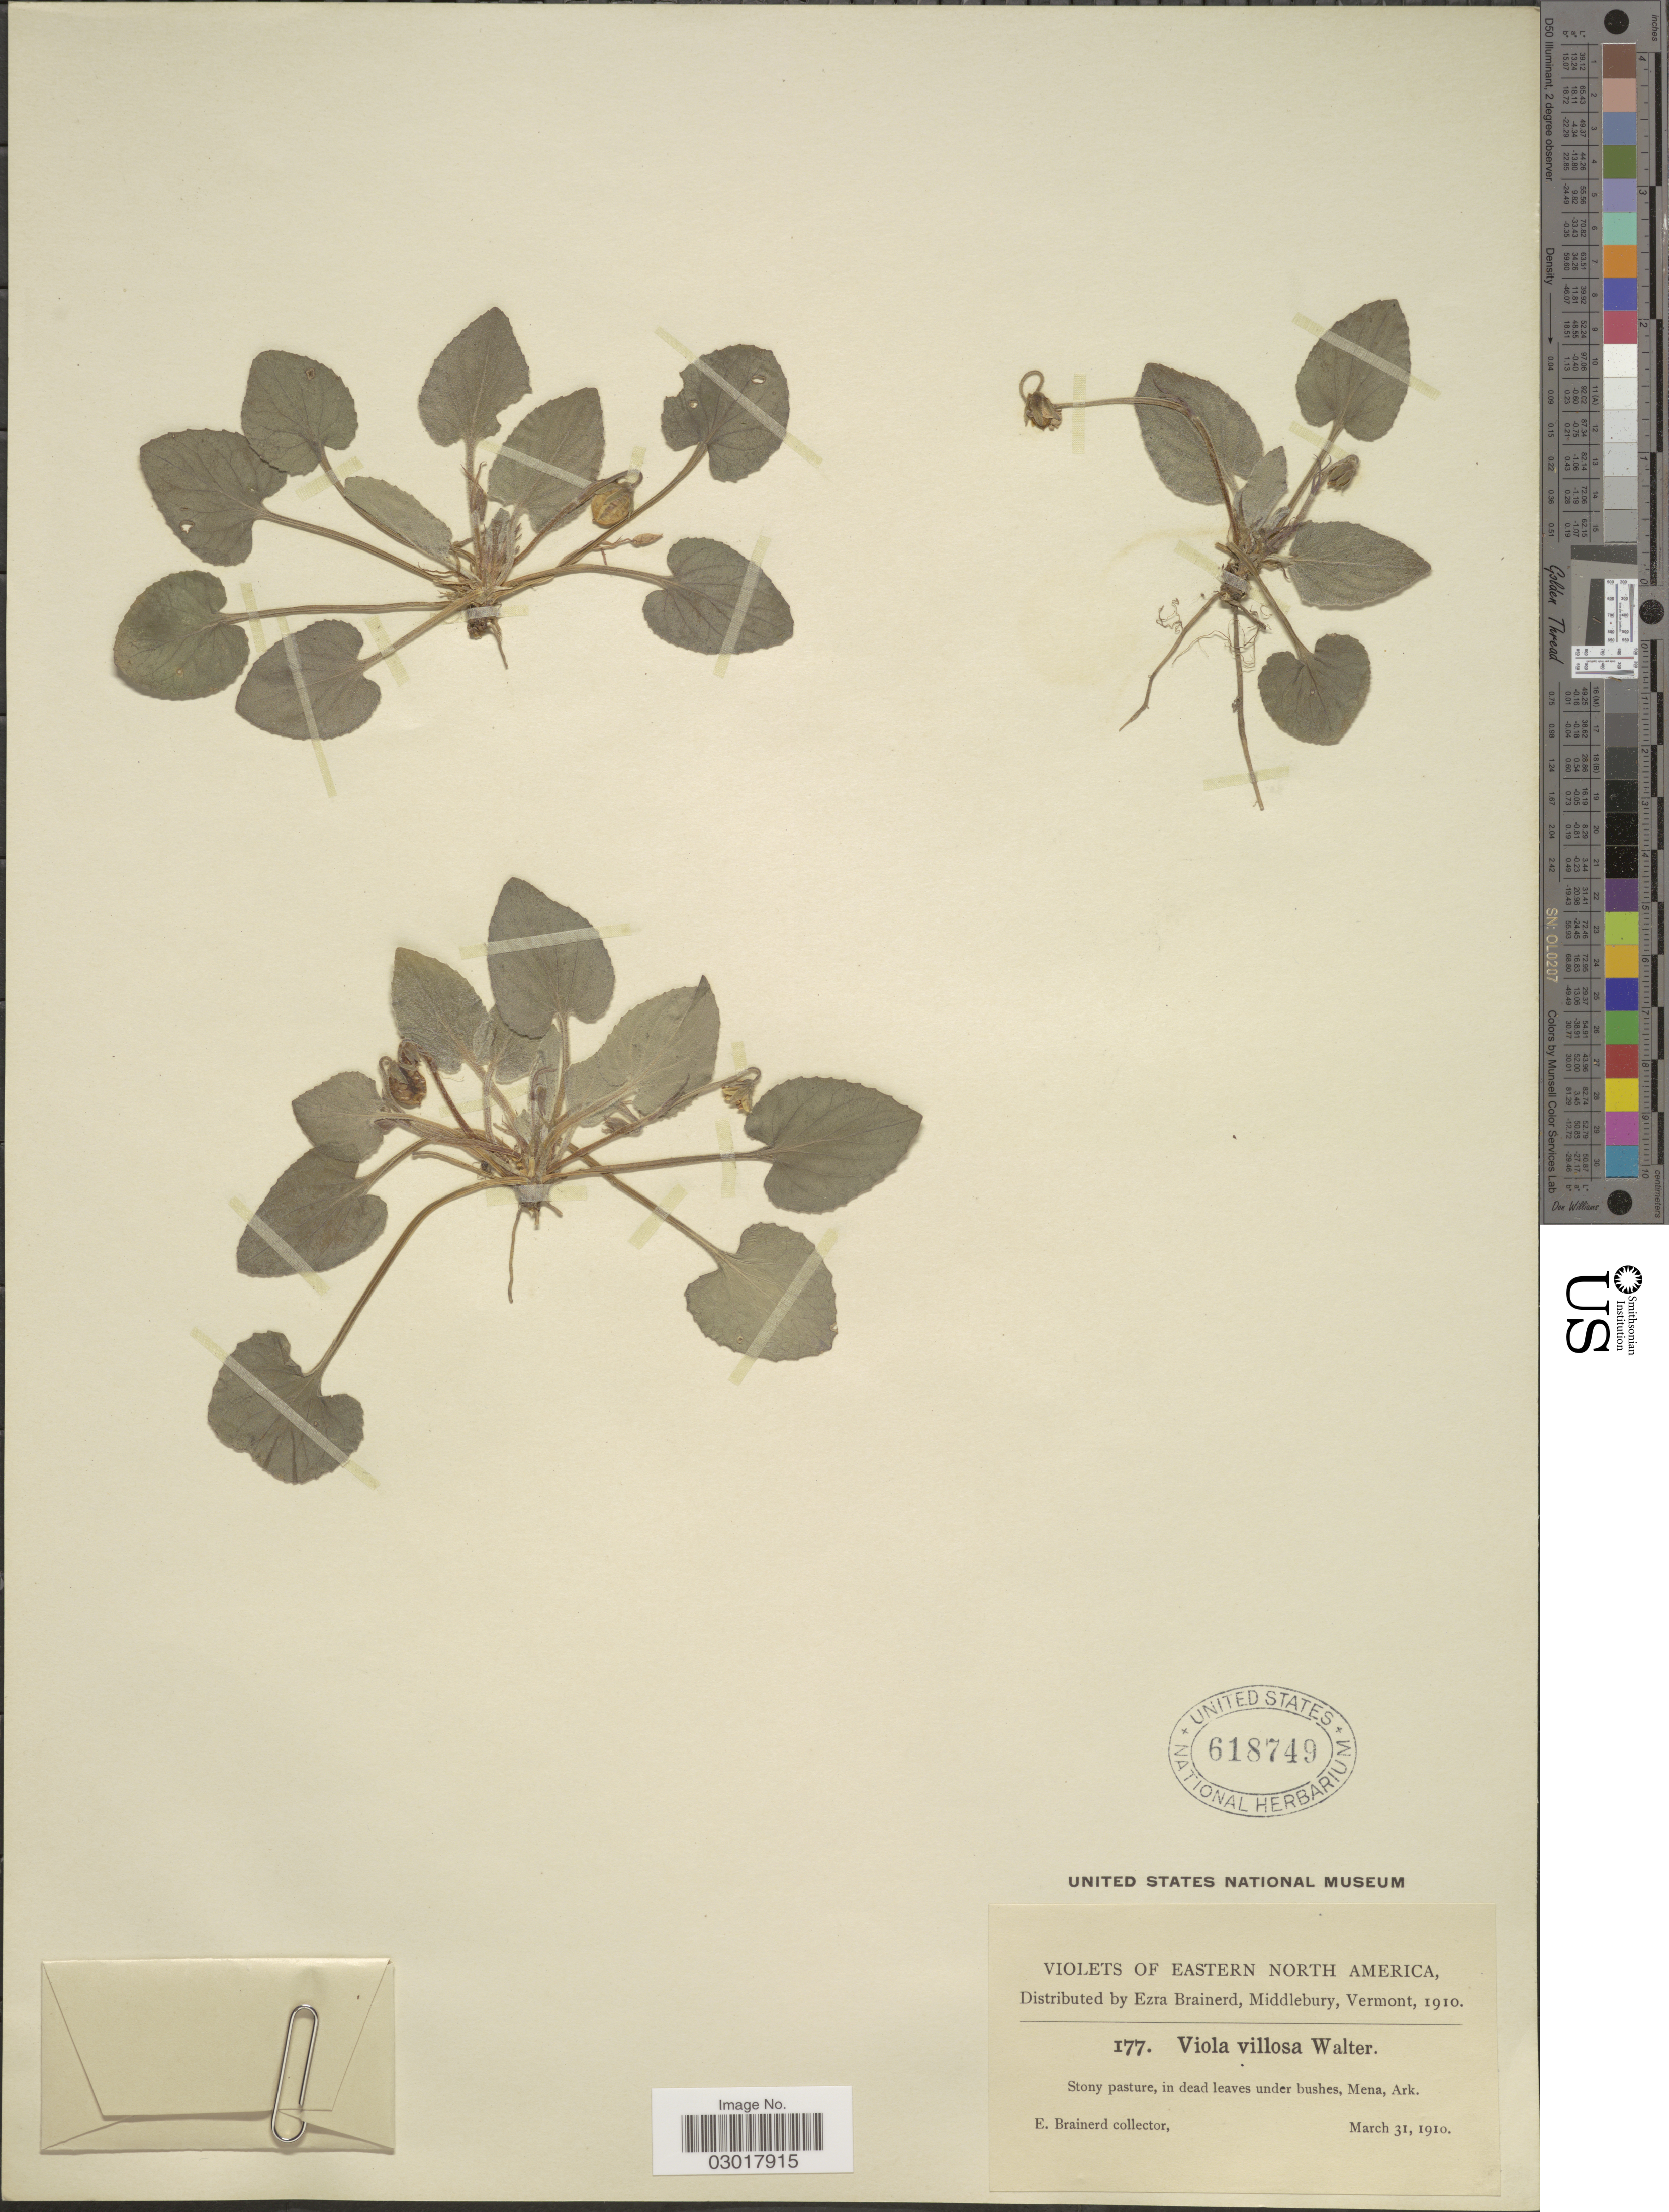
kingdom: Plantae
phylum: Tracheophyta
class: Magnoliopsida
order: Malpighiales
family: Violaceae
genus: Viola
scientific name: Viola villosa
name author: Walter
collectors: E. Brainerd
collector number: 177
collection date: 1910-03-31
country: United States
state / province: Arkansas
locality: Eastern North America. Mena.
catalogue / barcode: US 618749